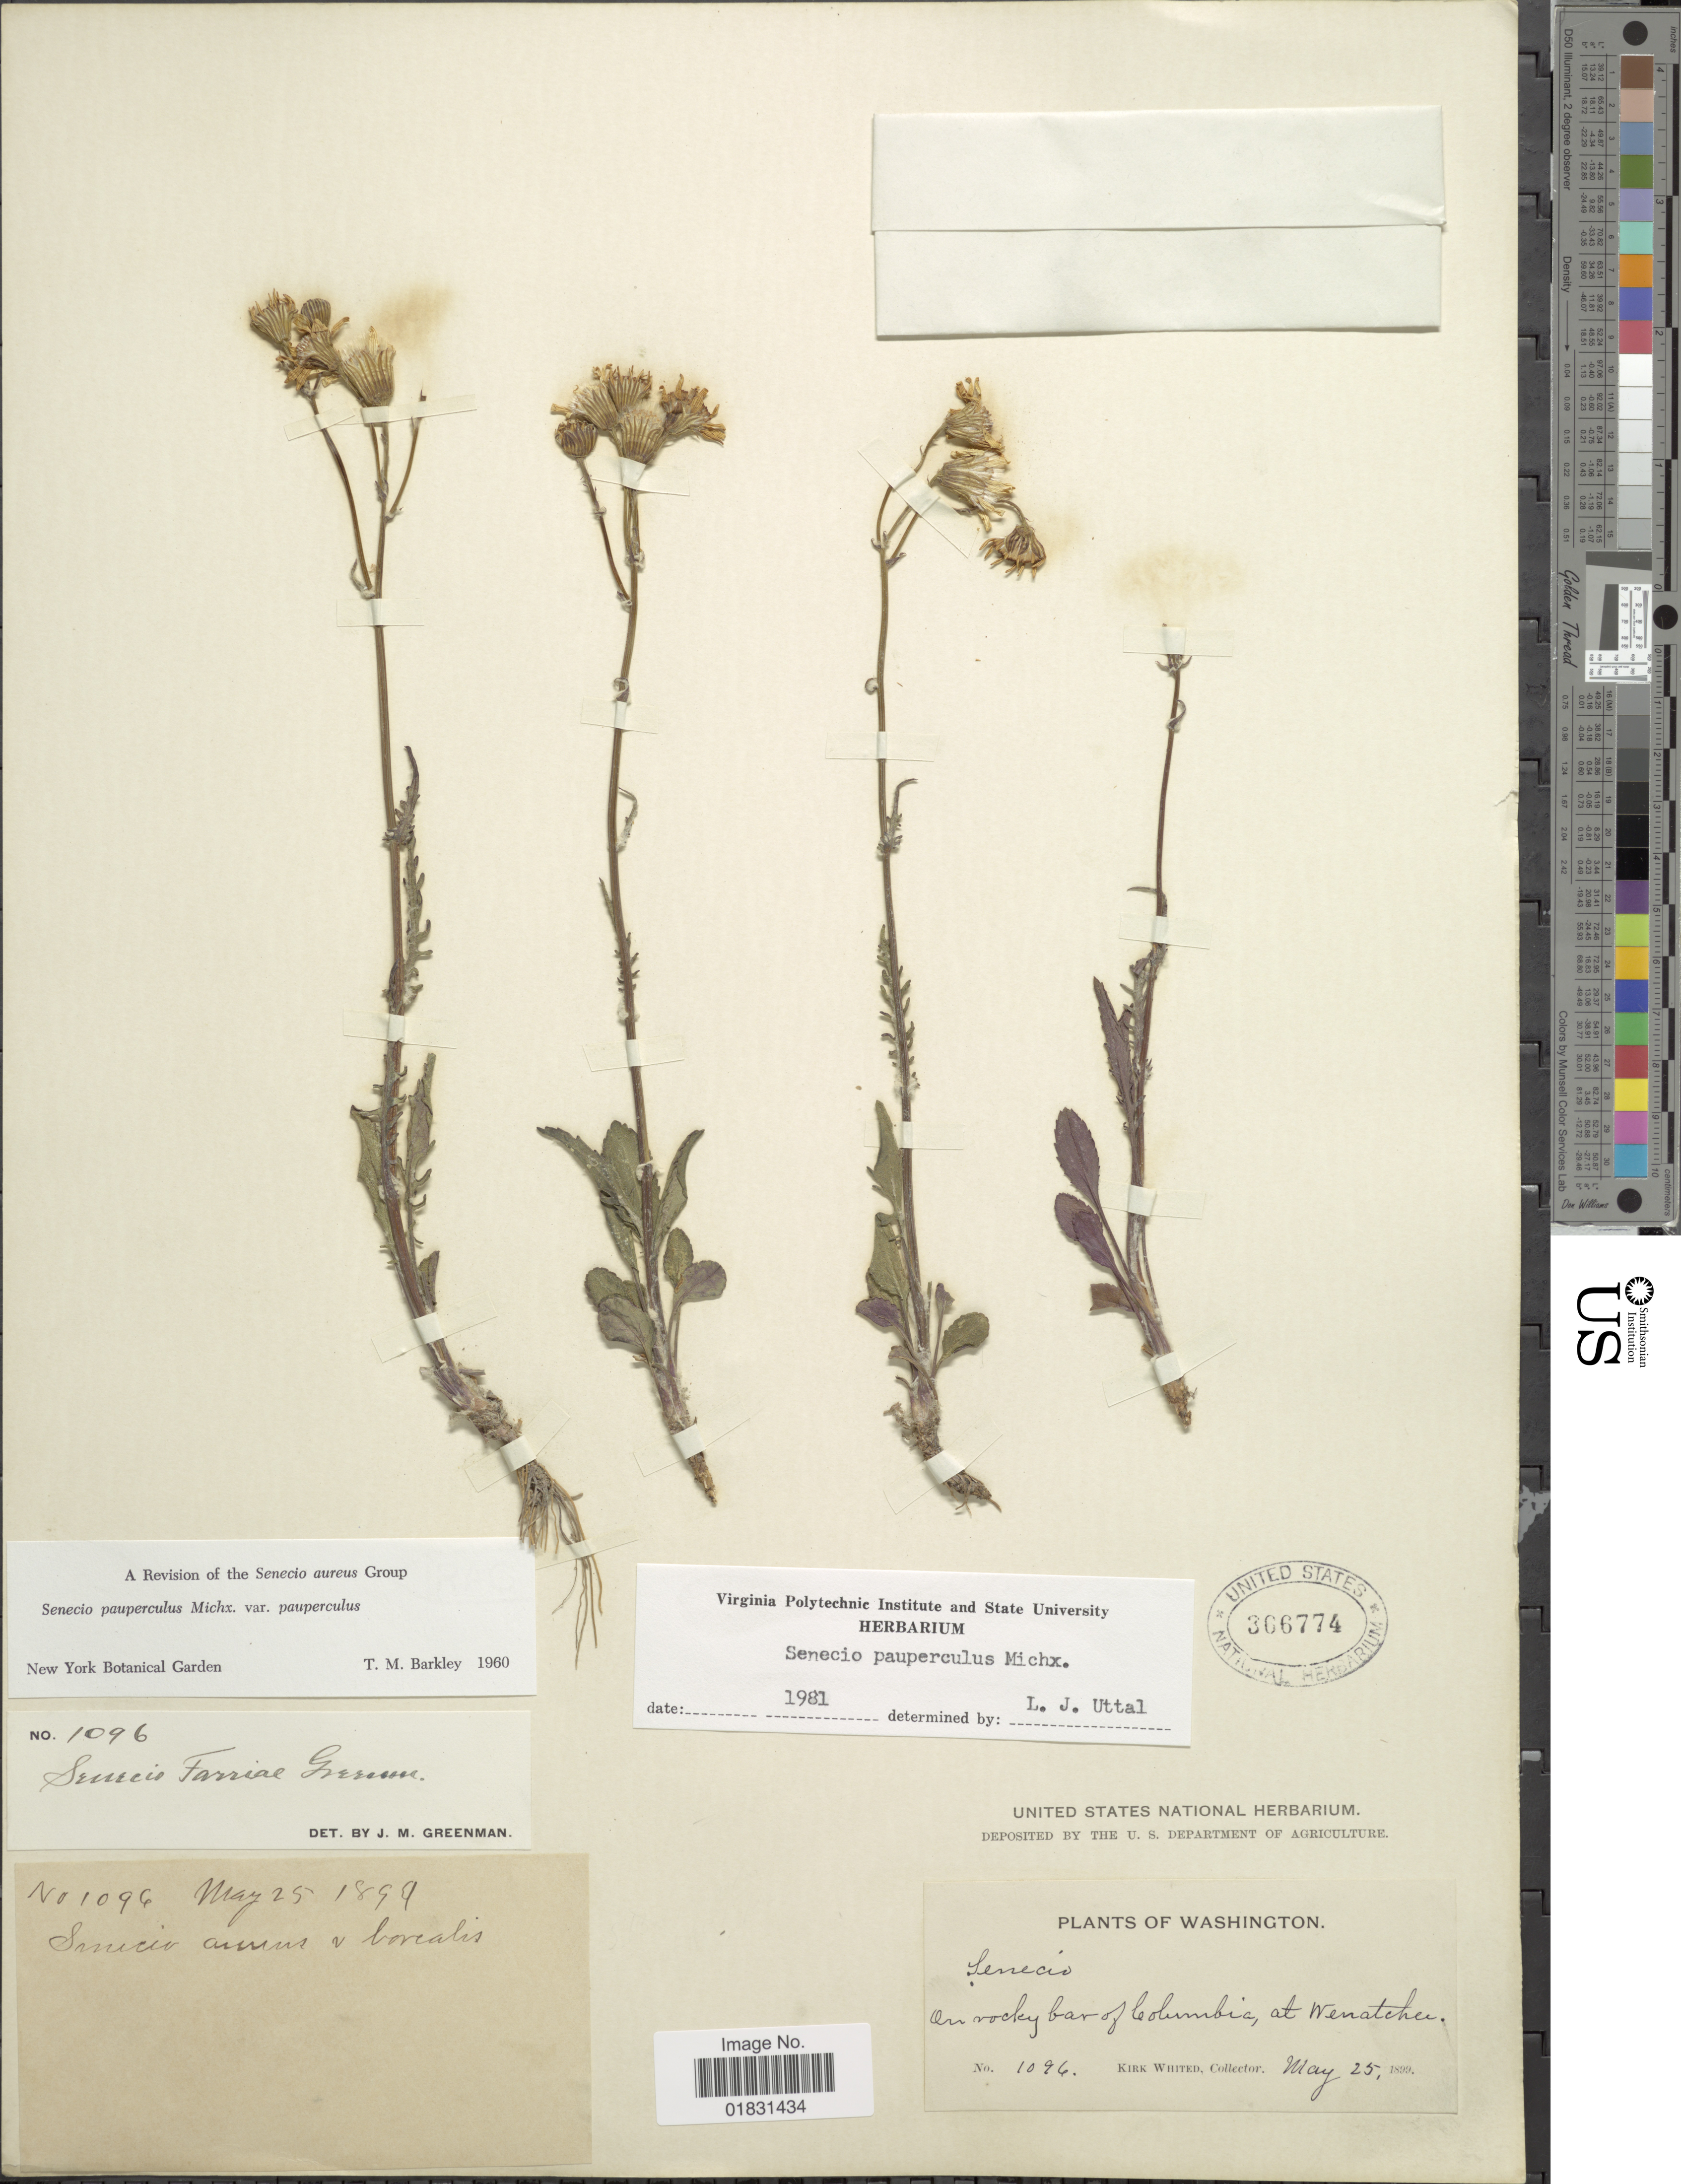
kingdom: Plantae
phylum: Tracheophyta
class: Magnoliopsida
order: Asterales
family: Asteraceae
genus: Packera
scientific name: Packera paupercula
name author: (Michx.) Á. Löve & D. Löve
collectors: K. Whited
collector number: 1096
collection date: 1899-05-25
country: United States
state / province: Washington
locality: On rocky bar of Columbia, at Wenatchu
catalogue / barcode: US 366774